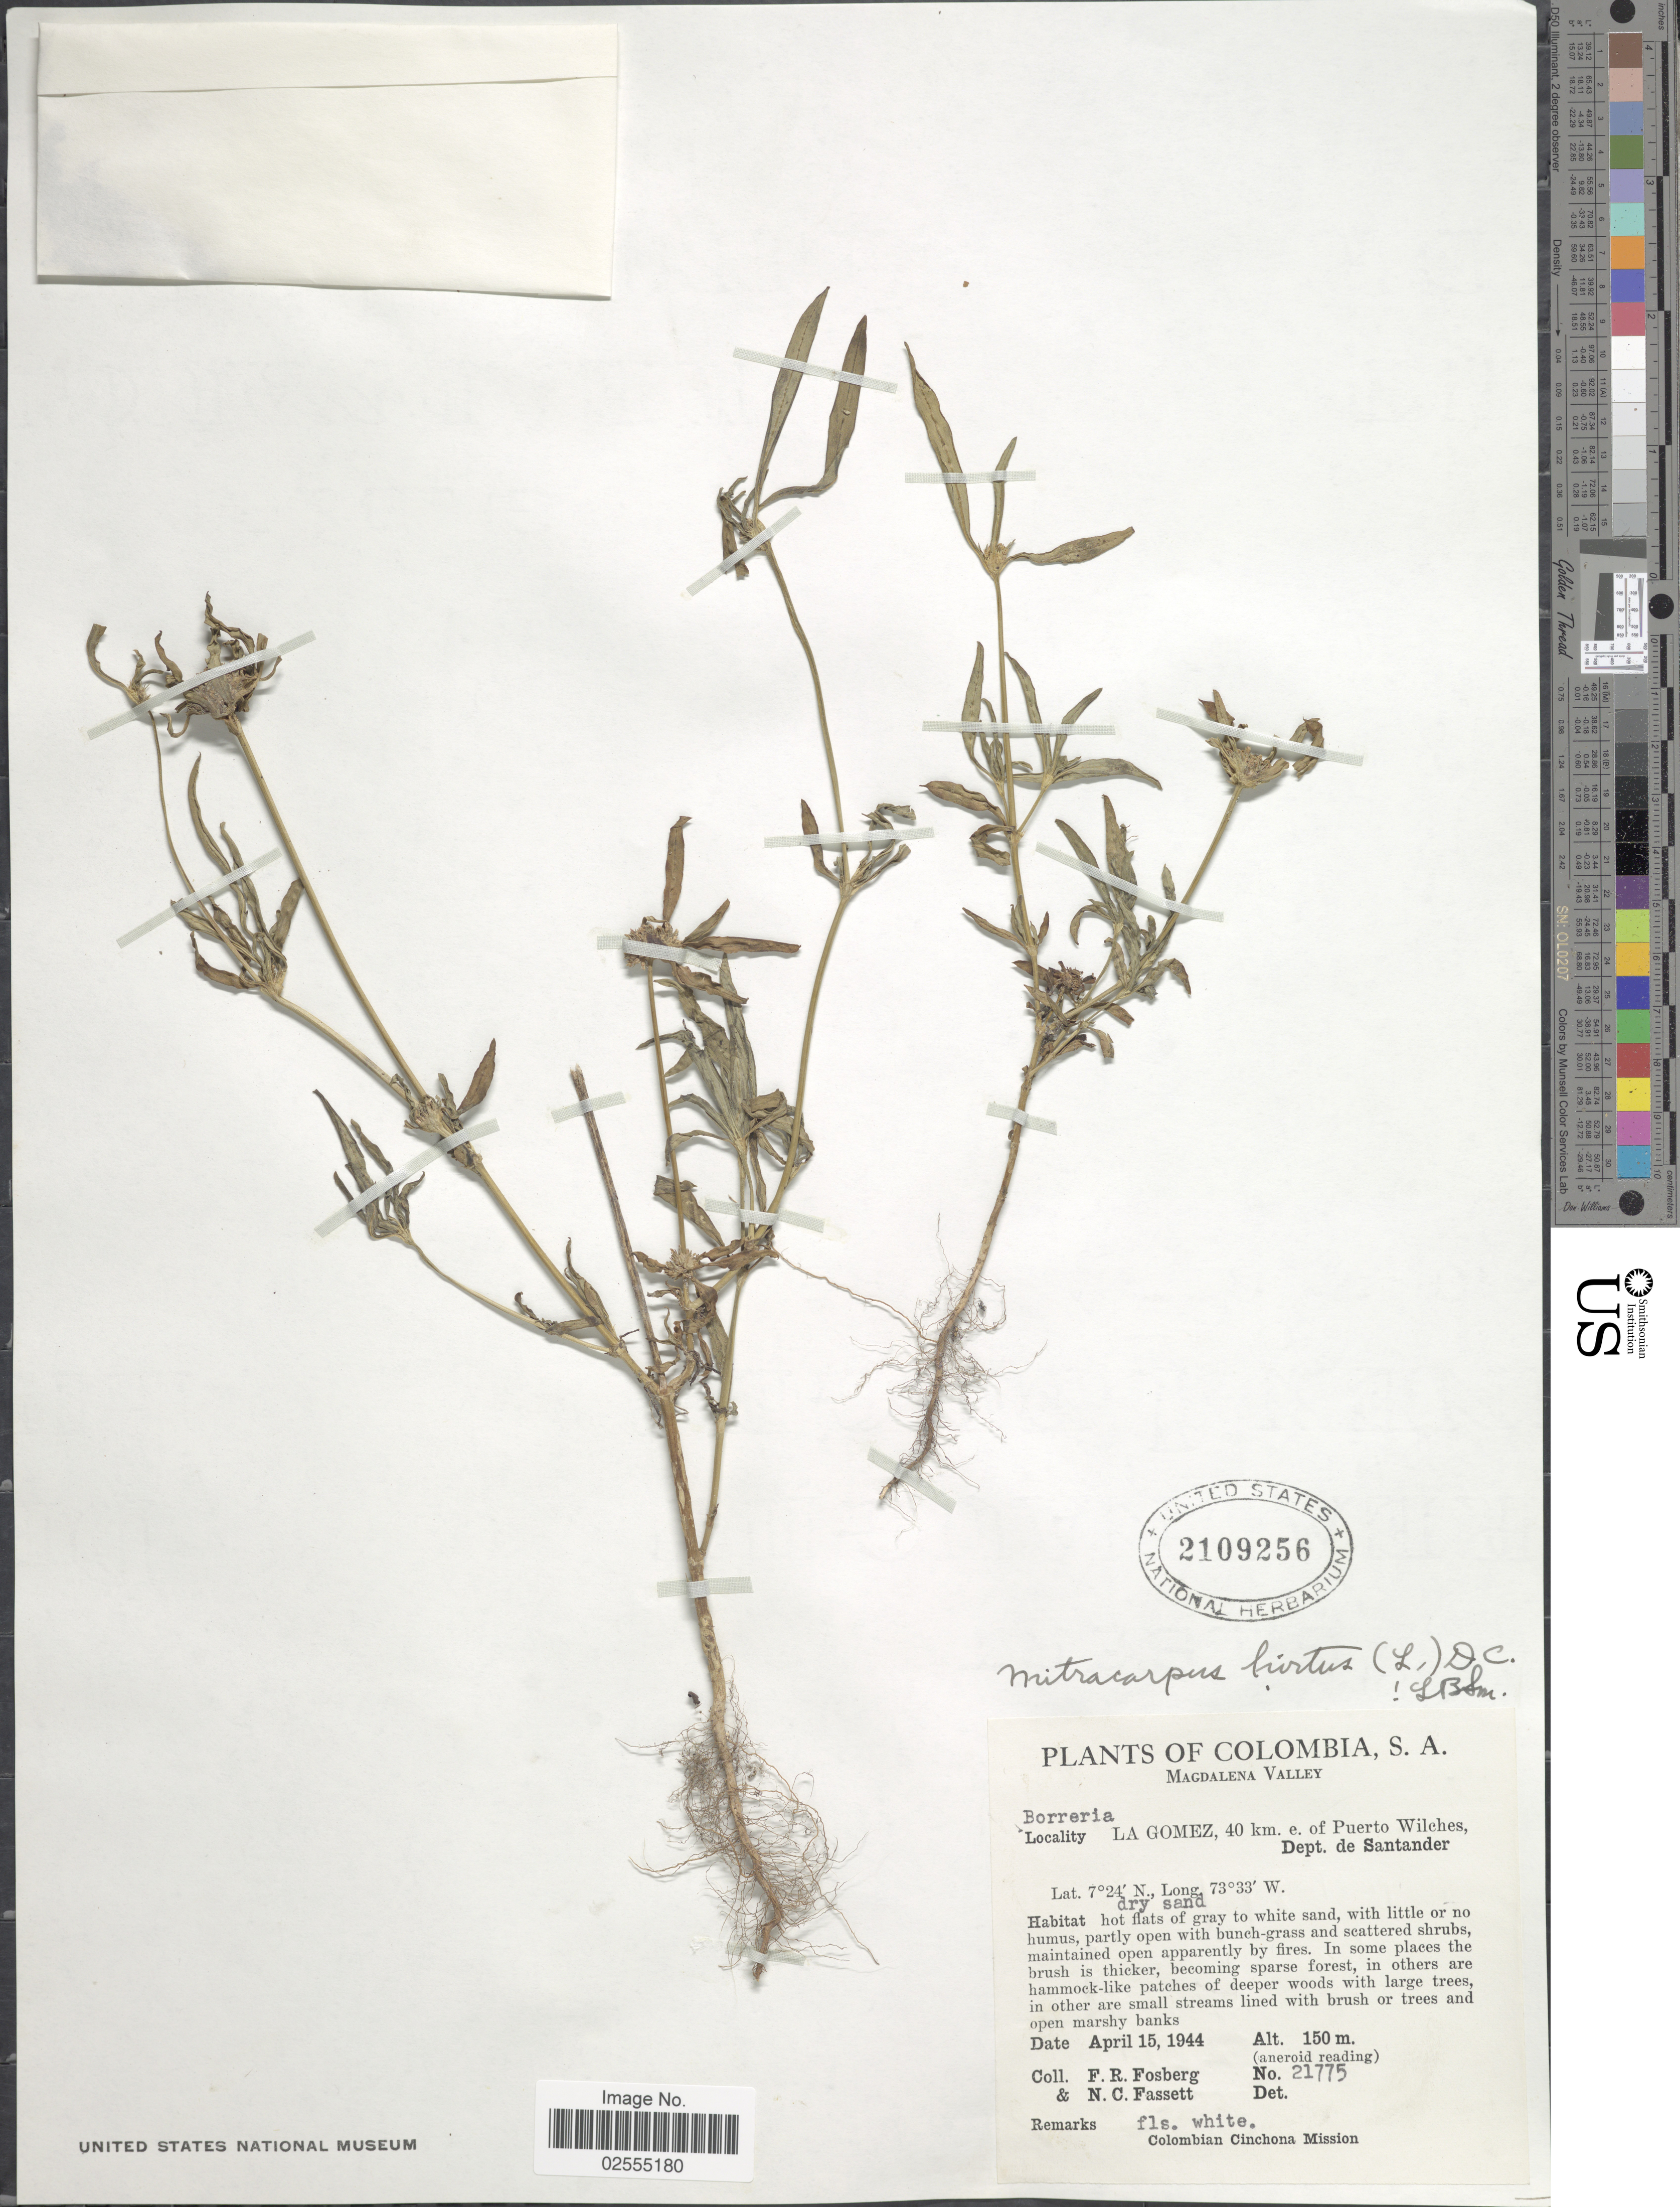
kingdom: Plantae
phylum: Tracheophyta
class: Magnoliopsida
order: Gentianales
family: Rubiaceae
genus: Mitracarpus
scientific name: Mitracarpus hirtus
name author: (L.) DC.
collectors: F. R. Fosberg & N. C. Fassett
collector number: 21775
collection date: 1944-04-15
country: Colombia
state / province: Santander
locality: Magdalena Valley, La Gomez, 40 km. e. of Puerto Wilches. Dept. de Santander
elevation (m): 150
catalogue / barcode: US 2109256